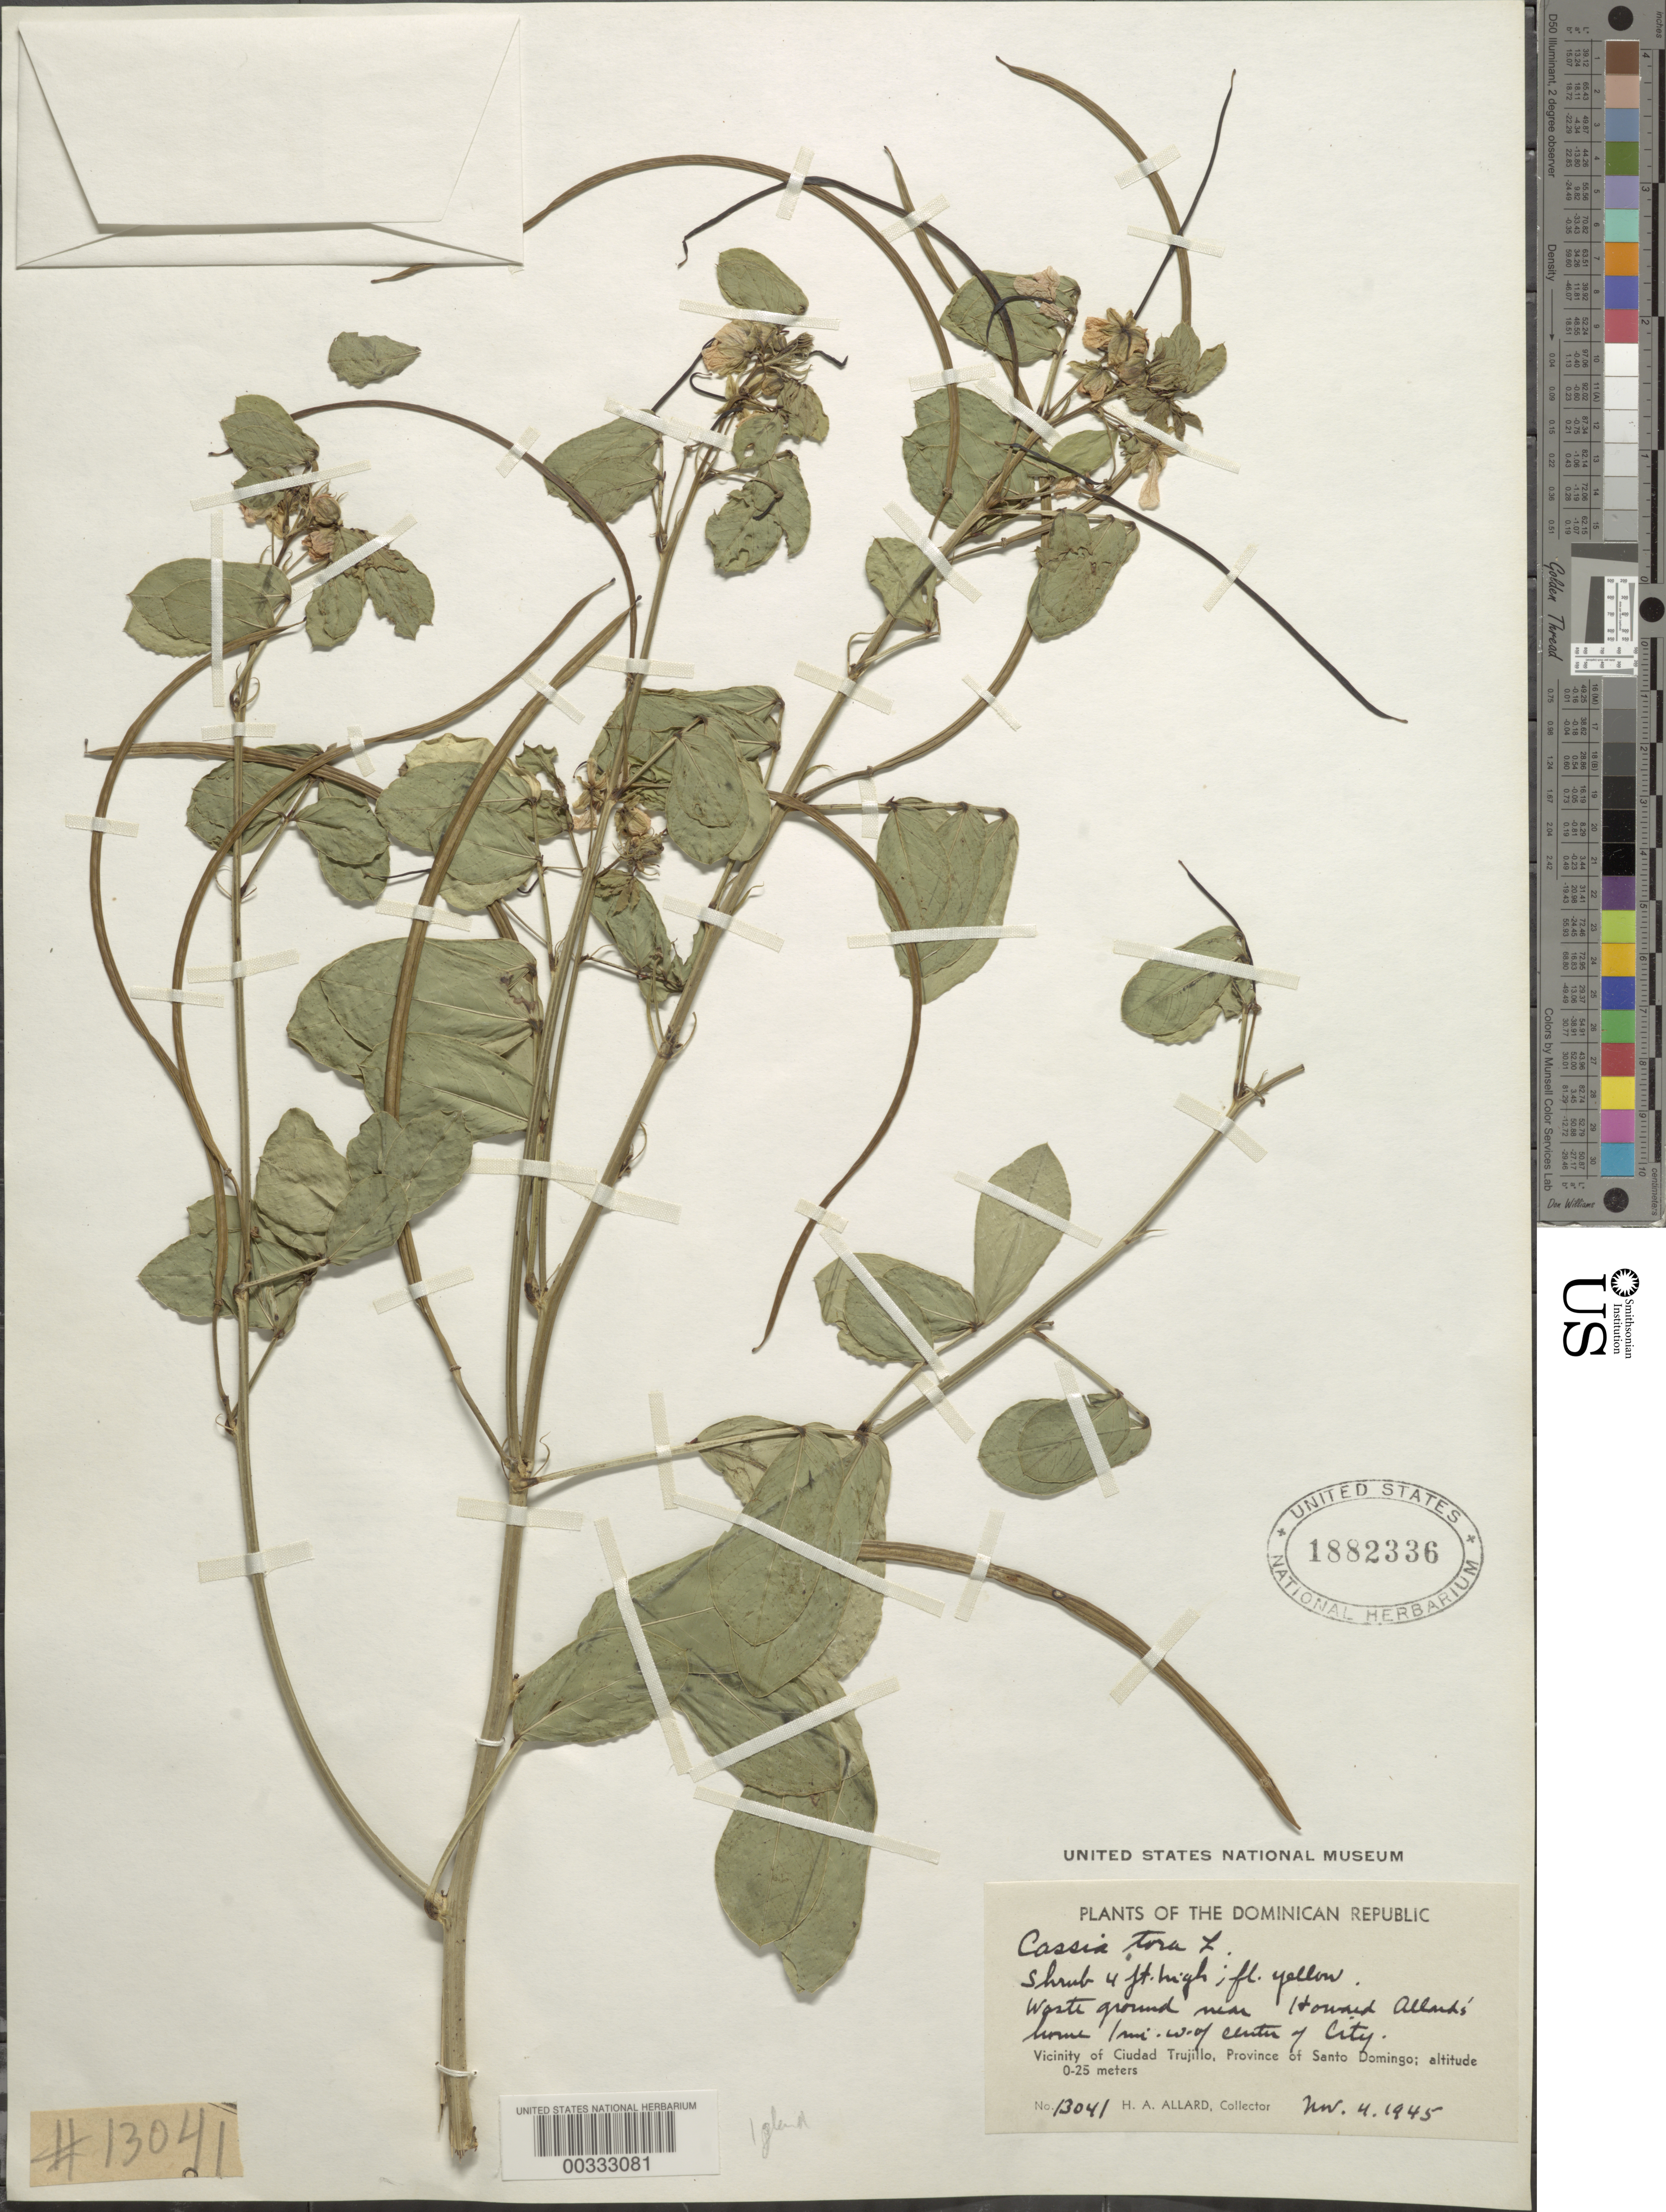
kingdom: Plantae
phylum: Tracheophyta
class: Magnoliopsida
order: Fabales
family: Fabaceae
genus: Senna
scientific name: Senna obtusifolia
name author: (L.) H.S. Irwin & Barneby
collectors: H. A. Allard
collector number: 13041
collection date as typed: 04 Nov 1945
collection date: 1945-11-04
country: Dominican Republic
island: Hispaniola Island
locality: Near h. allard's home, 1 mi w of center of city; vicinity of santo domingo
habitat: Waste ground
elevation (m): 0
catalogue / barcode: US 1882336